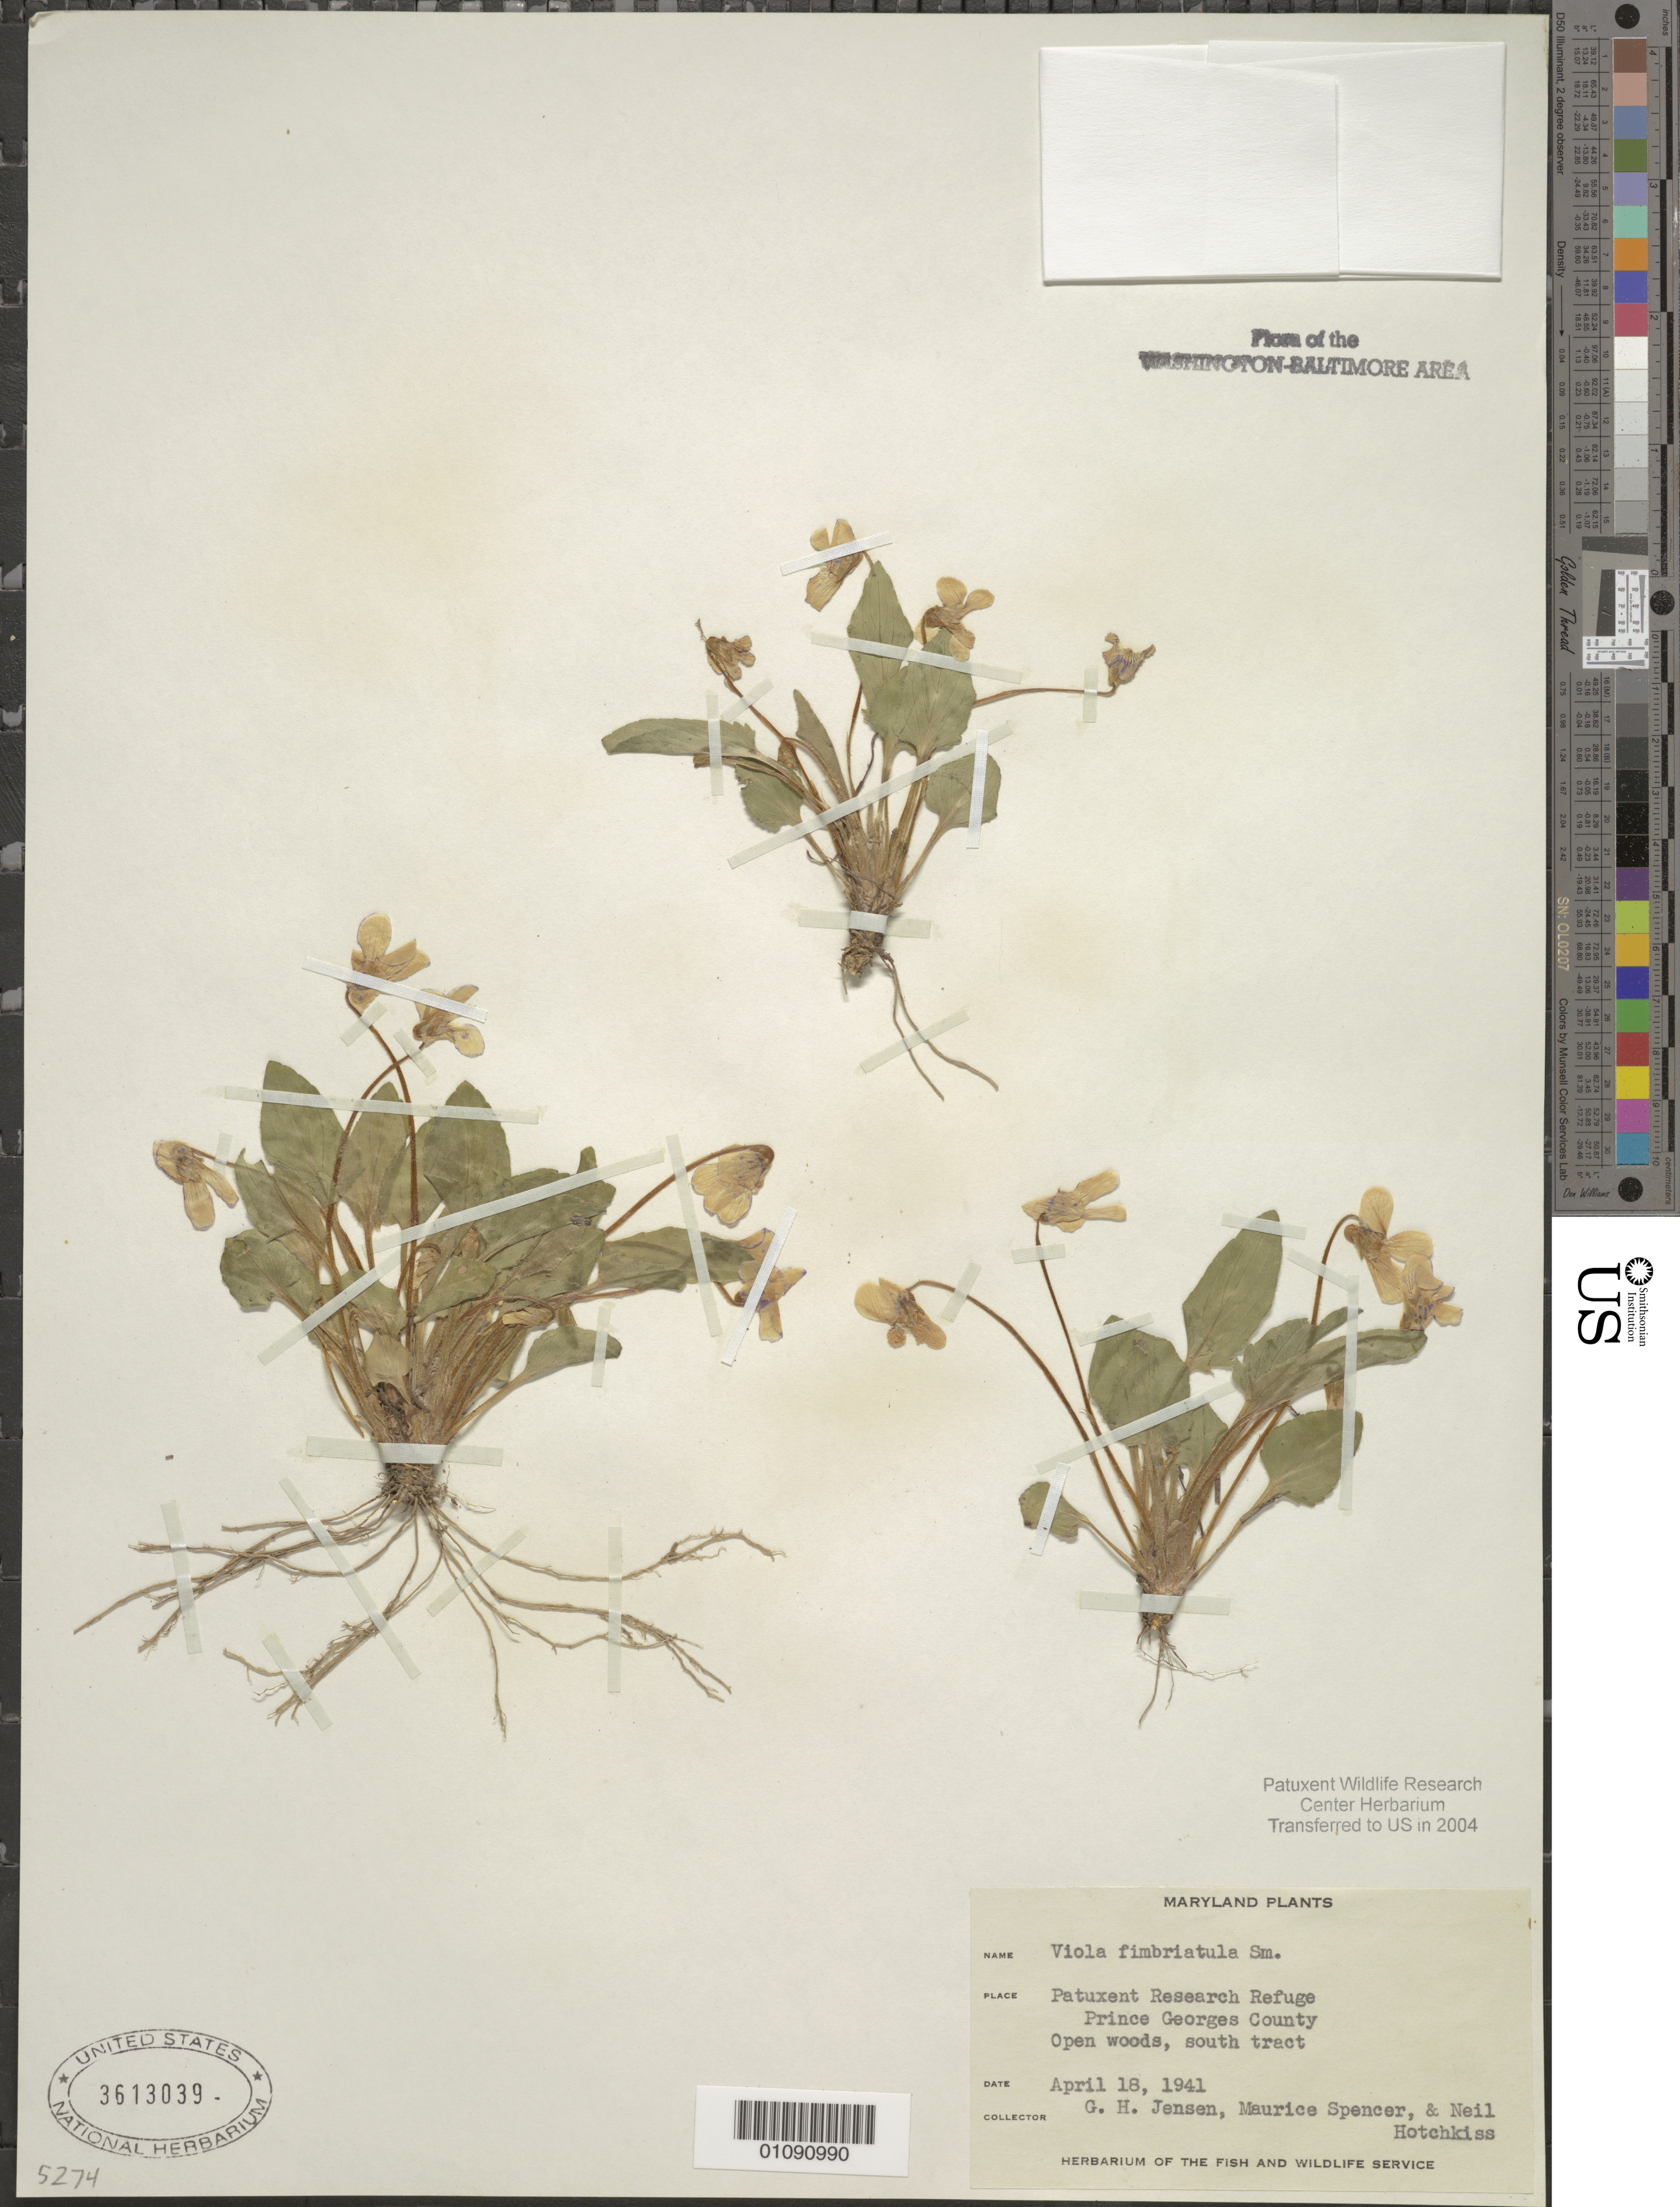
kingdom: Plantae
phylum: Tracheophyta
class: Magnoliopsida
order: Malpighiales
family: Violaceae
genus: Viola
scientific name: Viola sagittata var. ovata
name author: (Nutt.) Torr. & A. Gray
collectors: G. H. Jensen, M. Spencer & N. Hotchkiss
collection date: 1941-04-18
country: United States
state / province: Maryland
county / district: Prince George's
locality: Patuxent Wildlife Refuge.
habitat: Open woods, S. tract.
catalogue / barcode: US 3613039